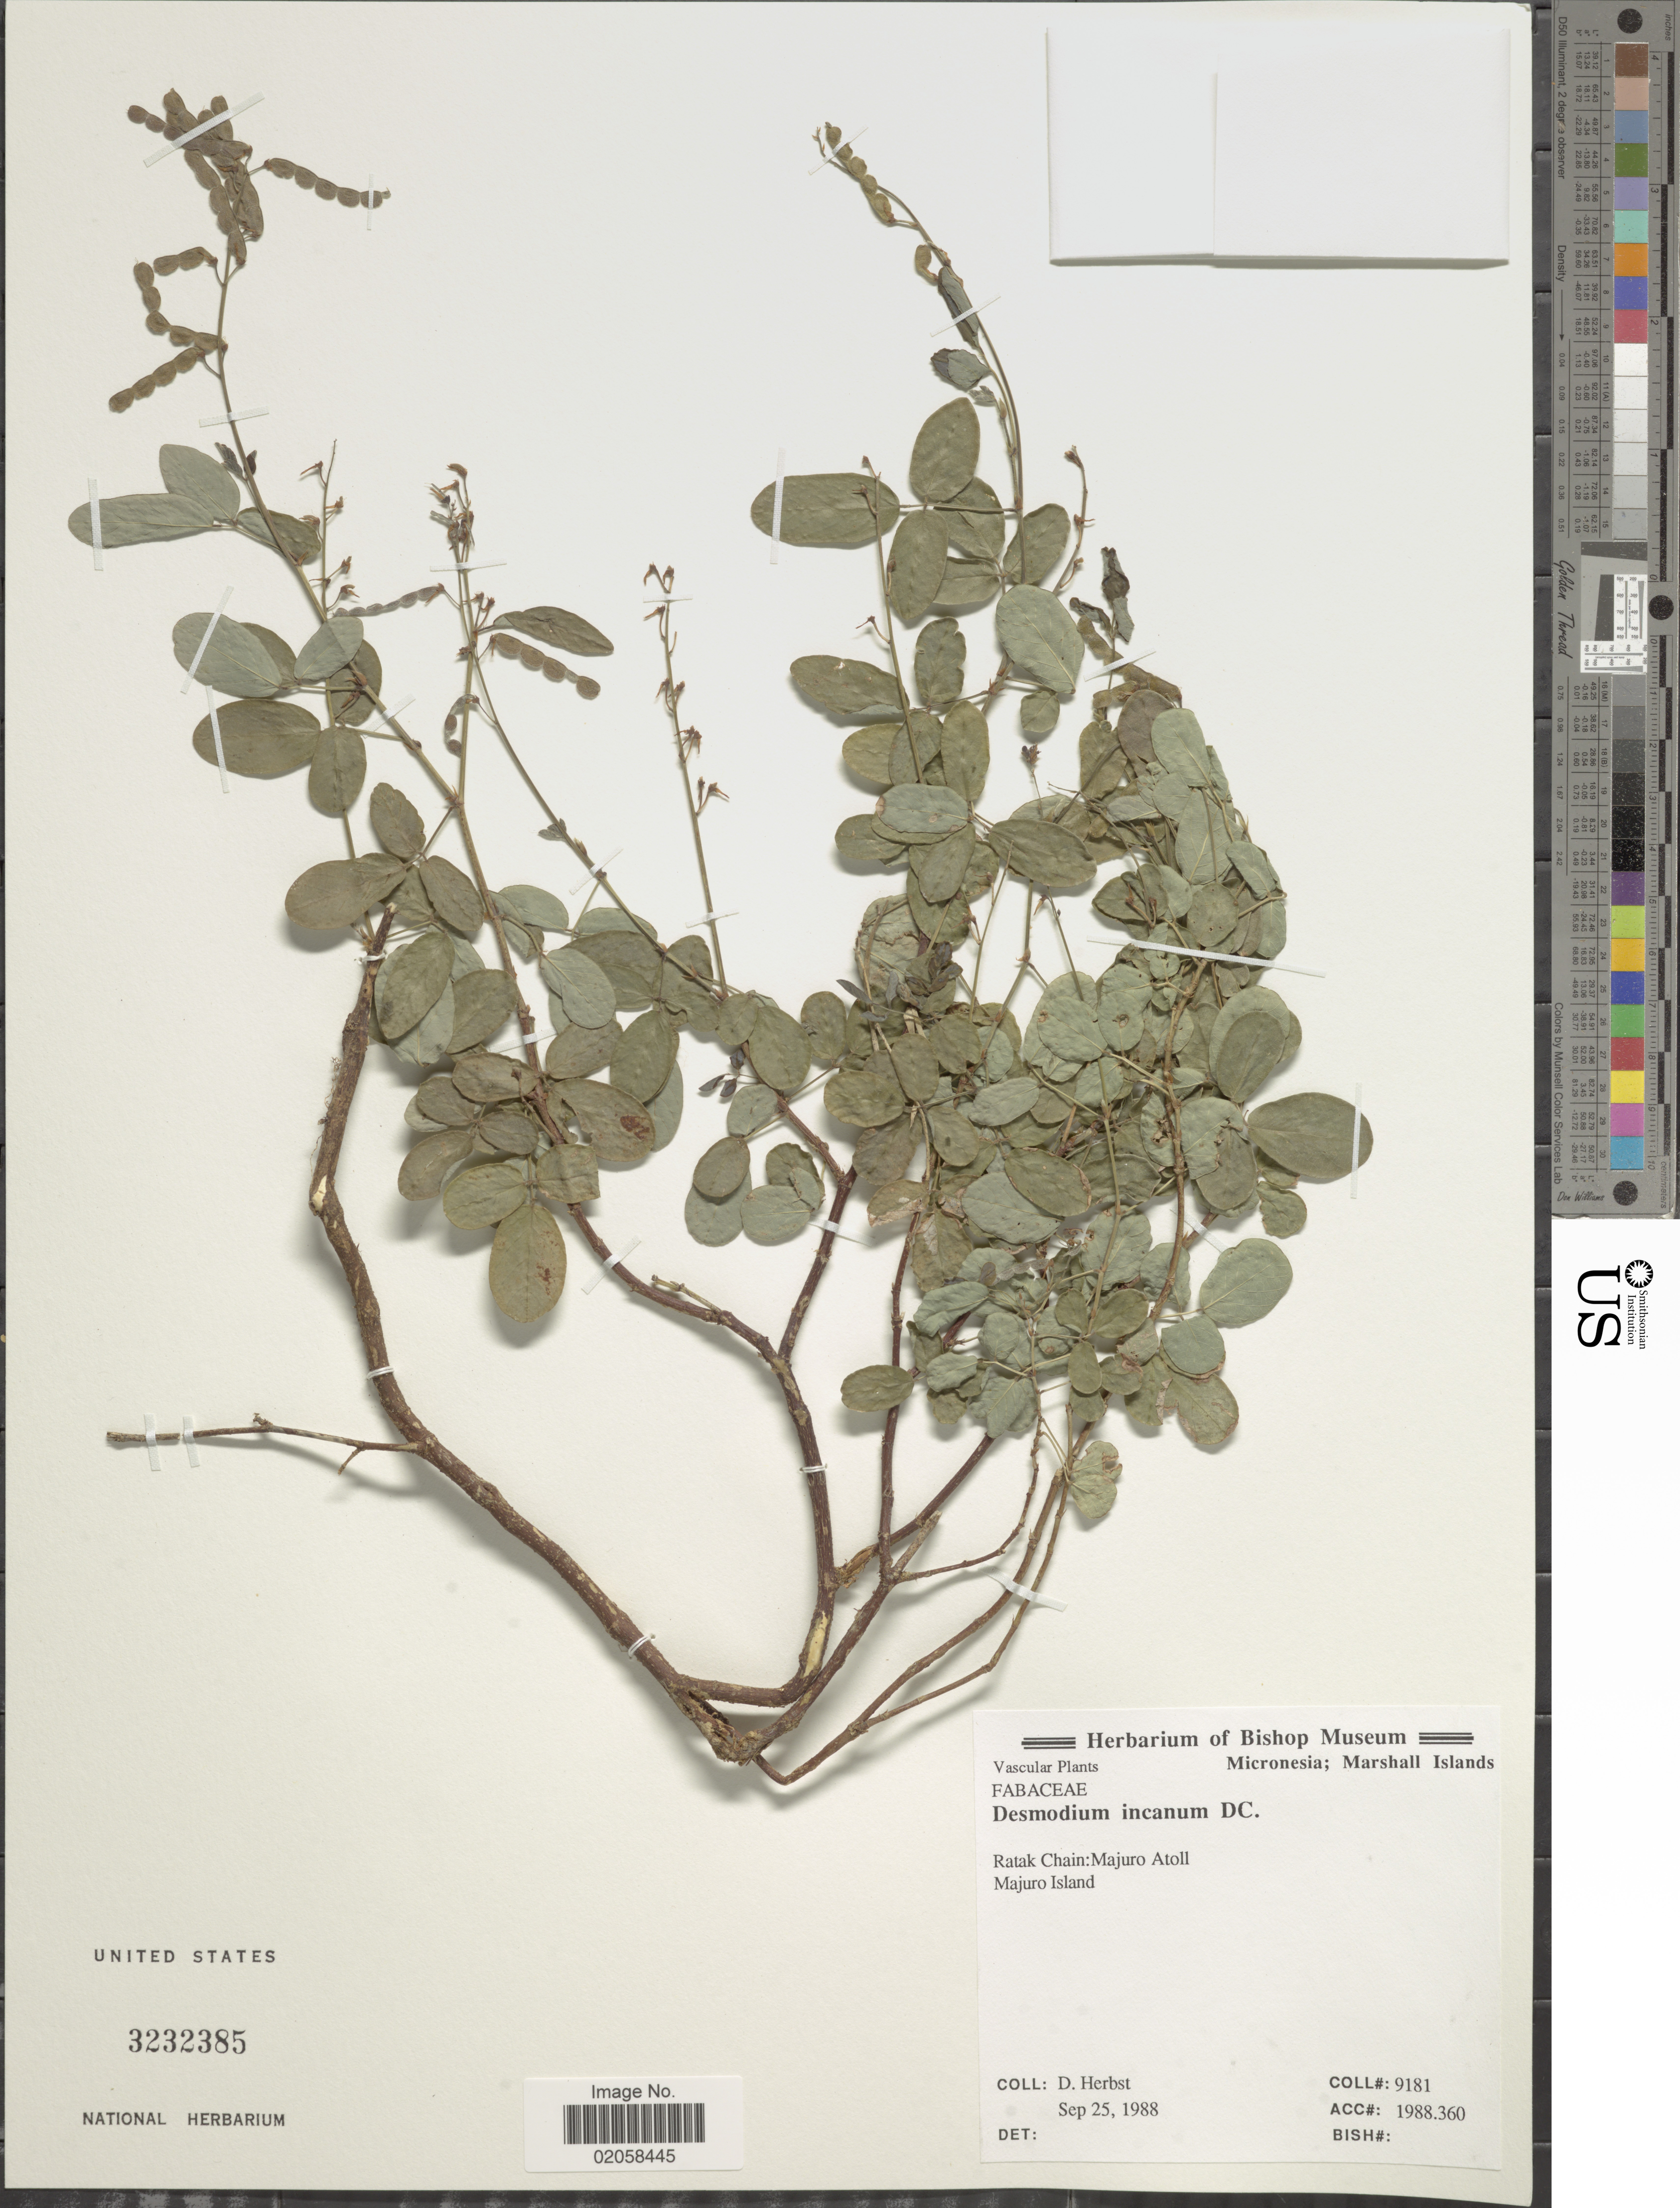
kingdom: Plantae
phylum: Tracheophyta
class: Magnoliopsida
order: Fabales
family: Fabaceae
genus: Desmodium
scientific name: Desmodium incanum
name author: (Sw.) DC.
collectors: D. Herbst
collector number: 9181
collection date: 1988-09-25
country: Marshall Islands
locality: Ratak Chain: Majuro Atoll, Majuro Island, Micronesia.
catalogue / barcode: US 3232385